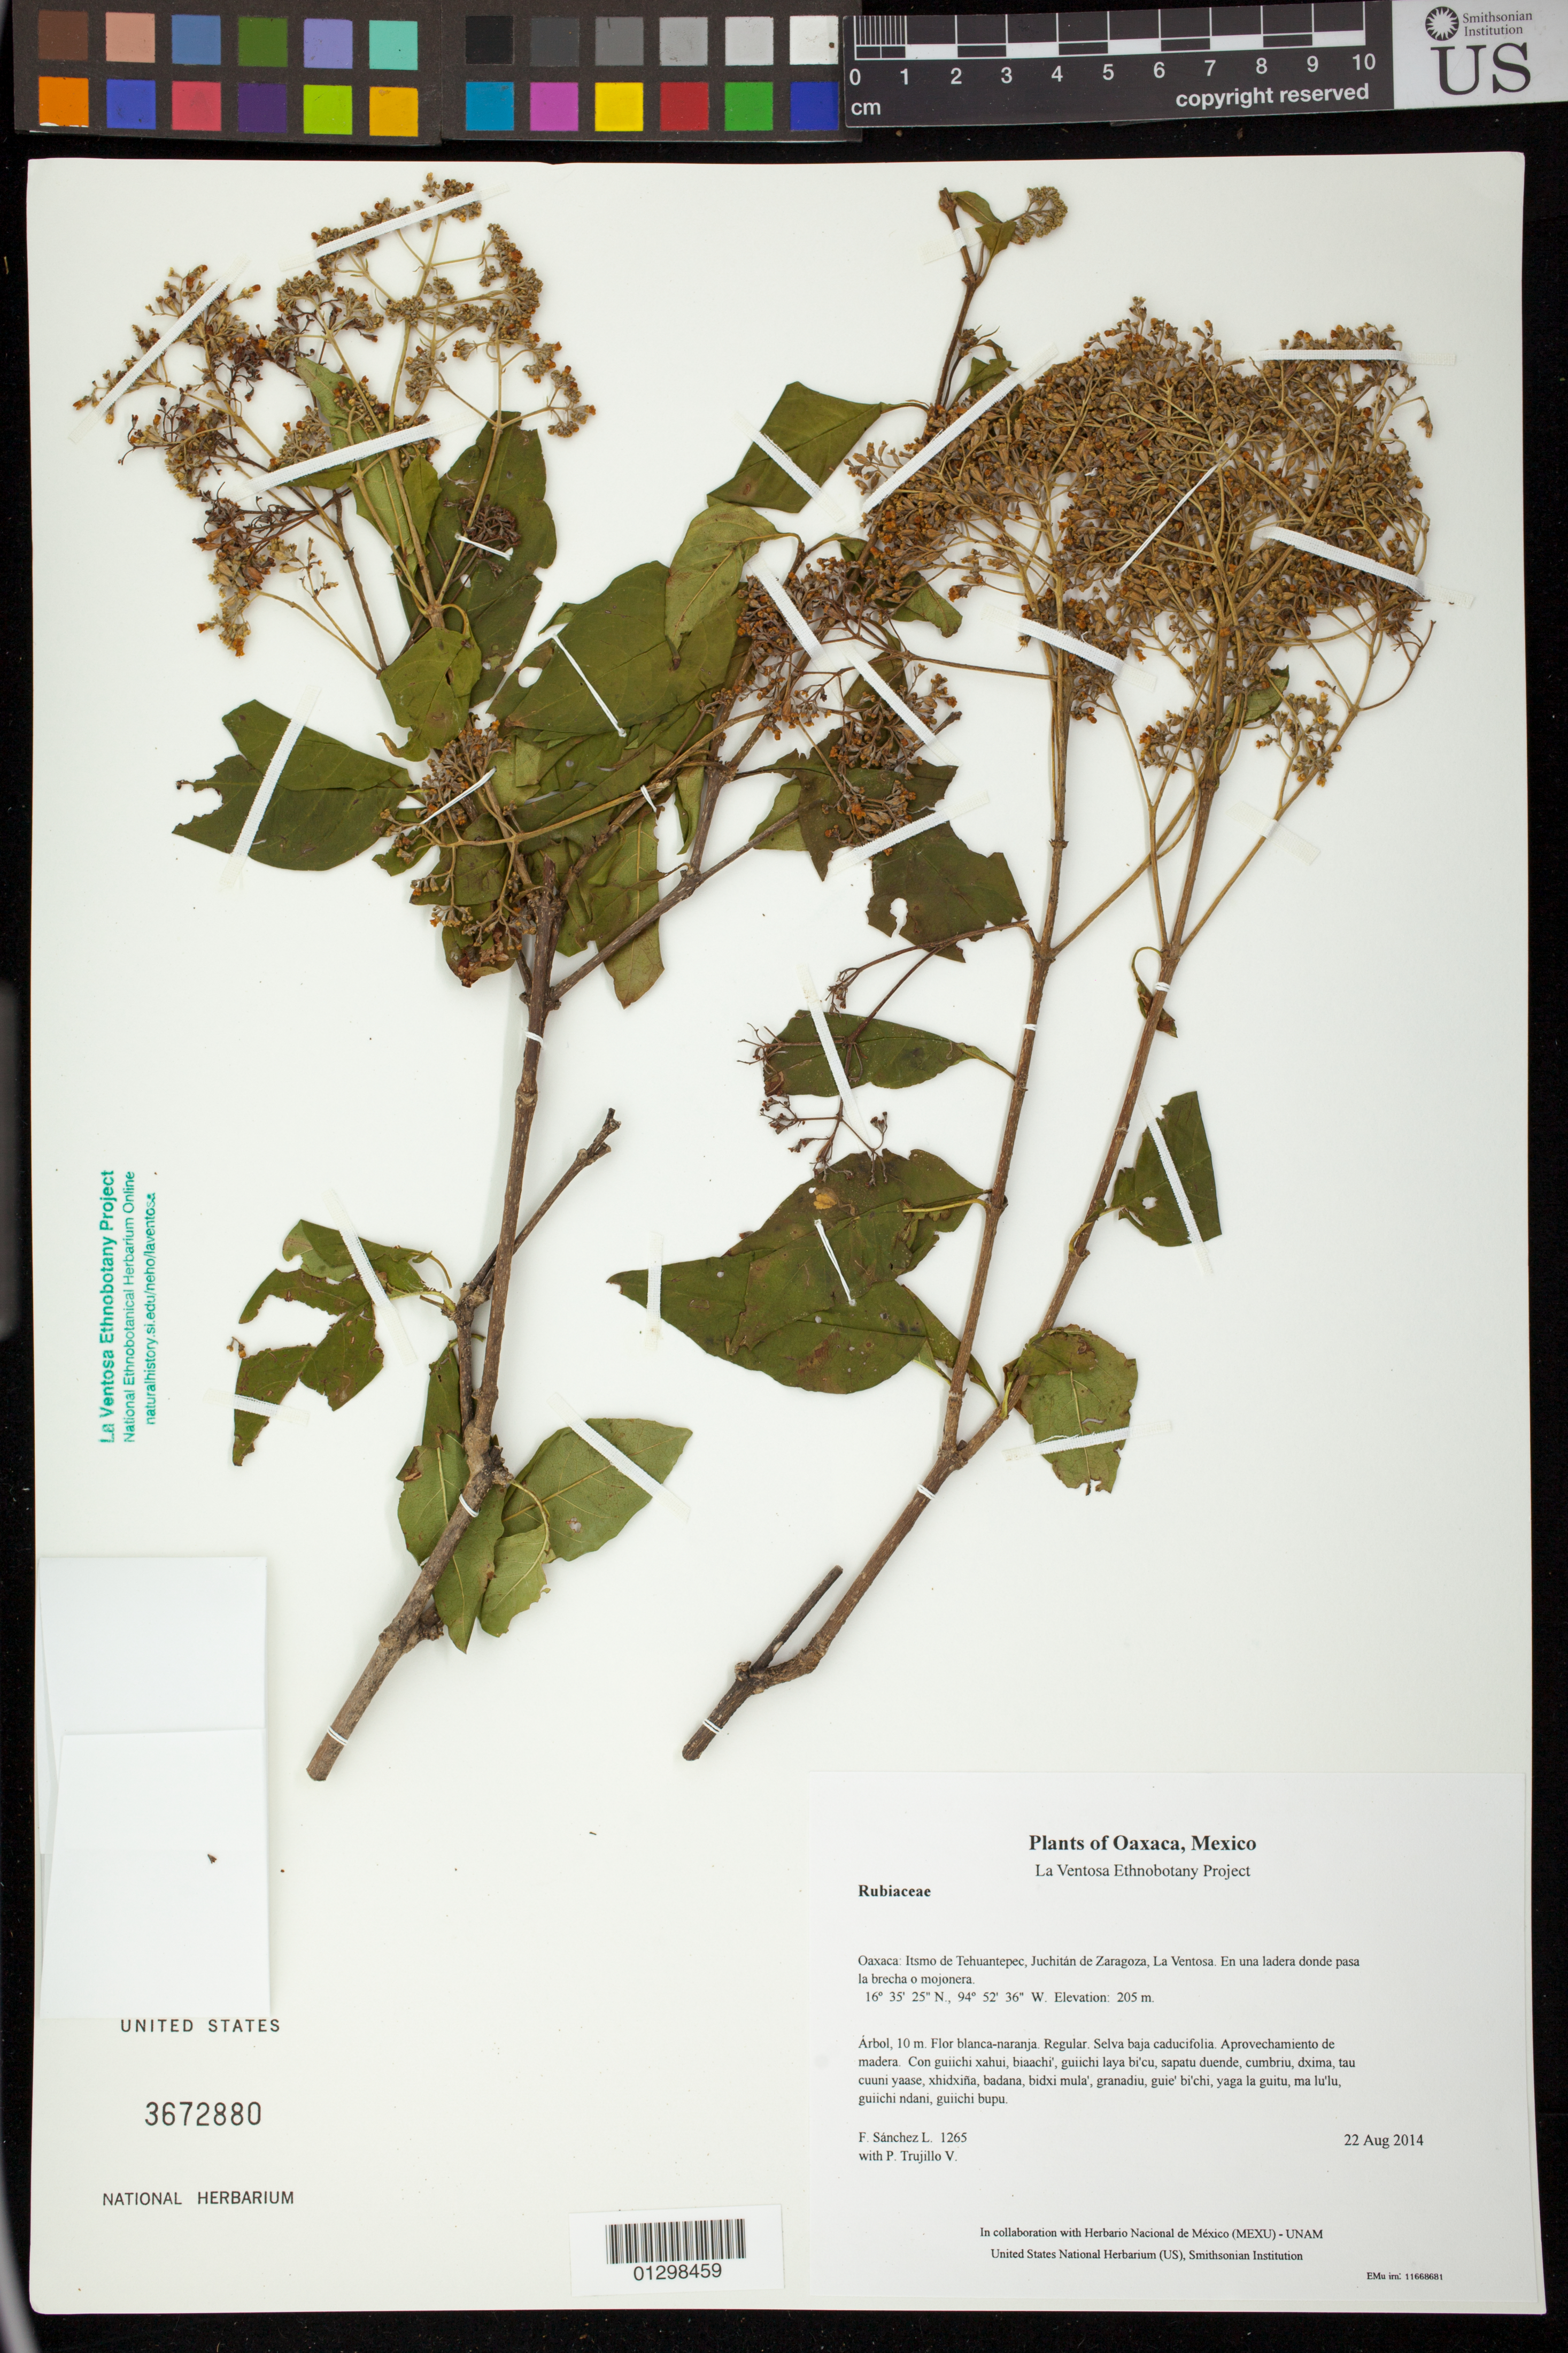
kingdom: Plantae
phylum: Tracheophyta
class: Magnoliopsida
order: Gentianales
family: Rubiaceae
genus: Machaonia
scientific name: Machaonia sp.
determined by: Velasco G., Kenia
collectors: F. Sánchez L. & P. Trujillo V.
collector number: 1265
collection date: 2014-08-22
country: Mexico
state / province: Oaxaca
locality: Itsmo de Tehuantepec, Juchitán de Zaragoza, La Ventosa. En una ladera donde pasa la brecha o mojonera.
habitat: Selva baja caducifolia. Aprovechamiento de madera.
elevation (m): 205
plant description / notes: JEBOT, MEXU, SERO, US; Yaga. 10 m. Guie' naquichi'-biguitu. Nuu.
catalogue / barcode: US 3672880